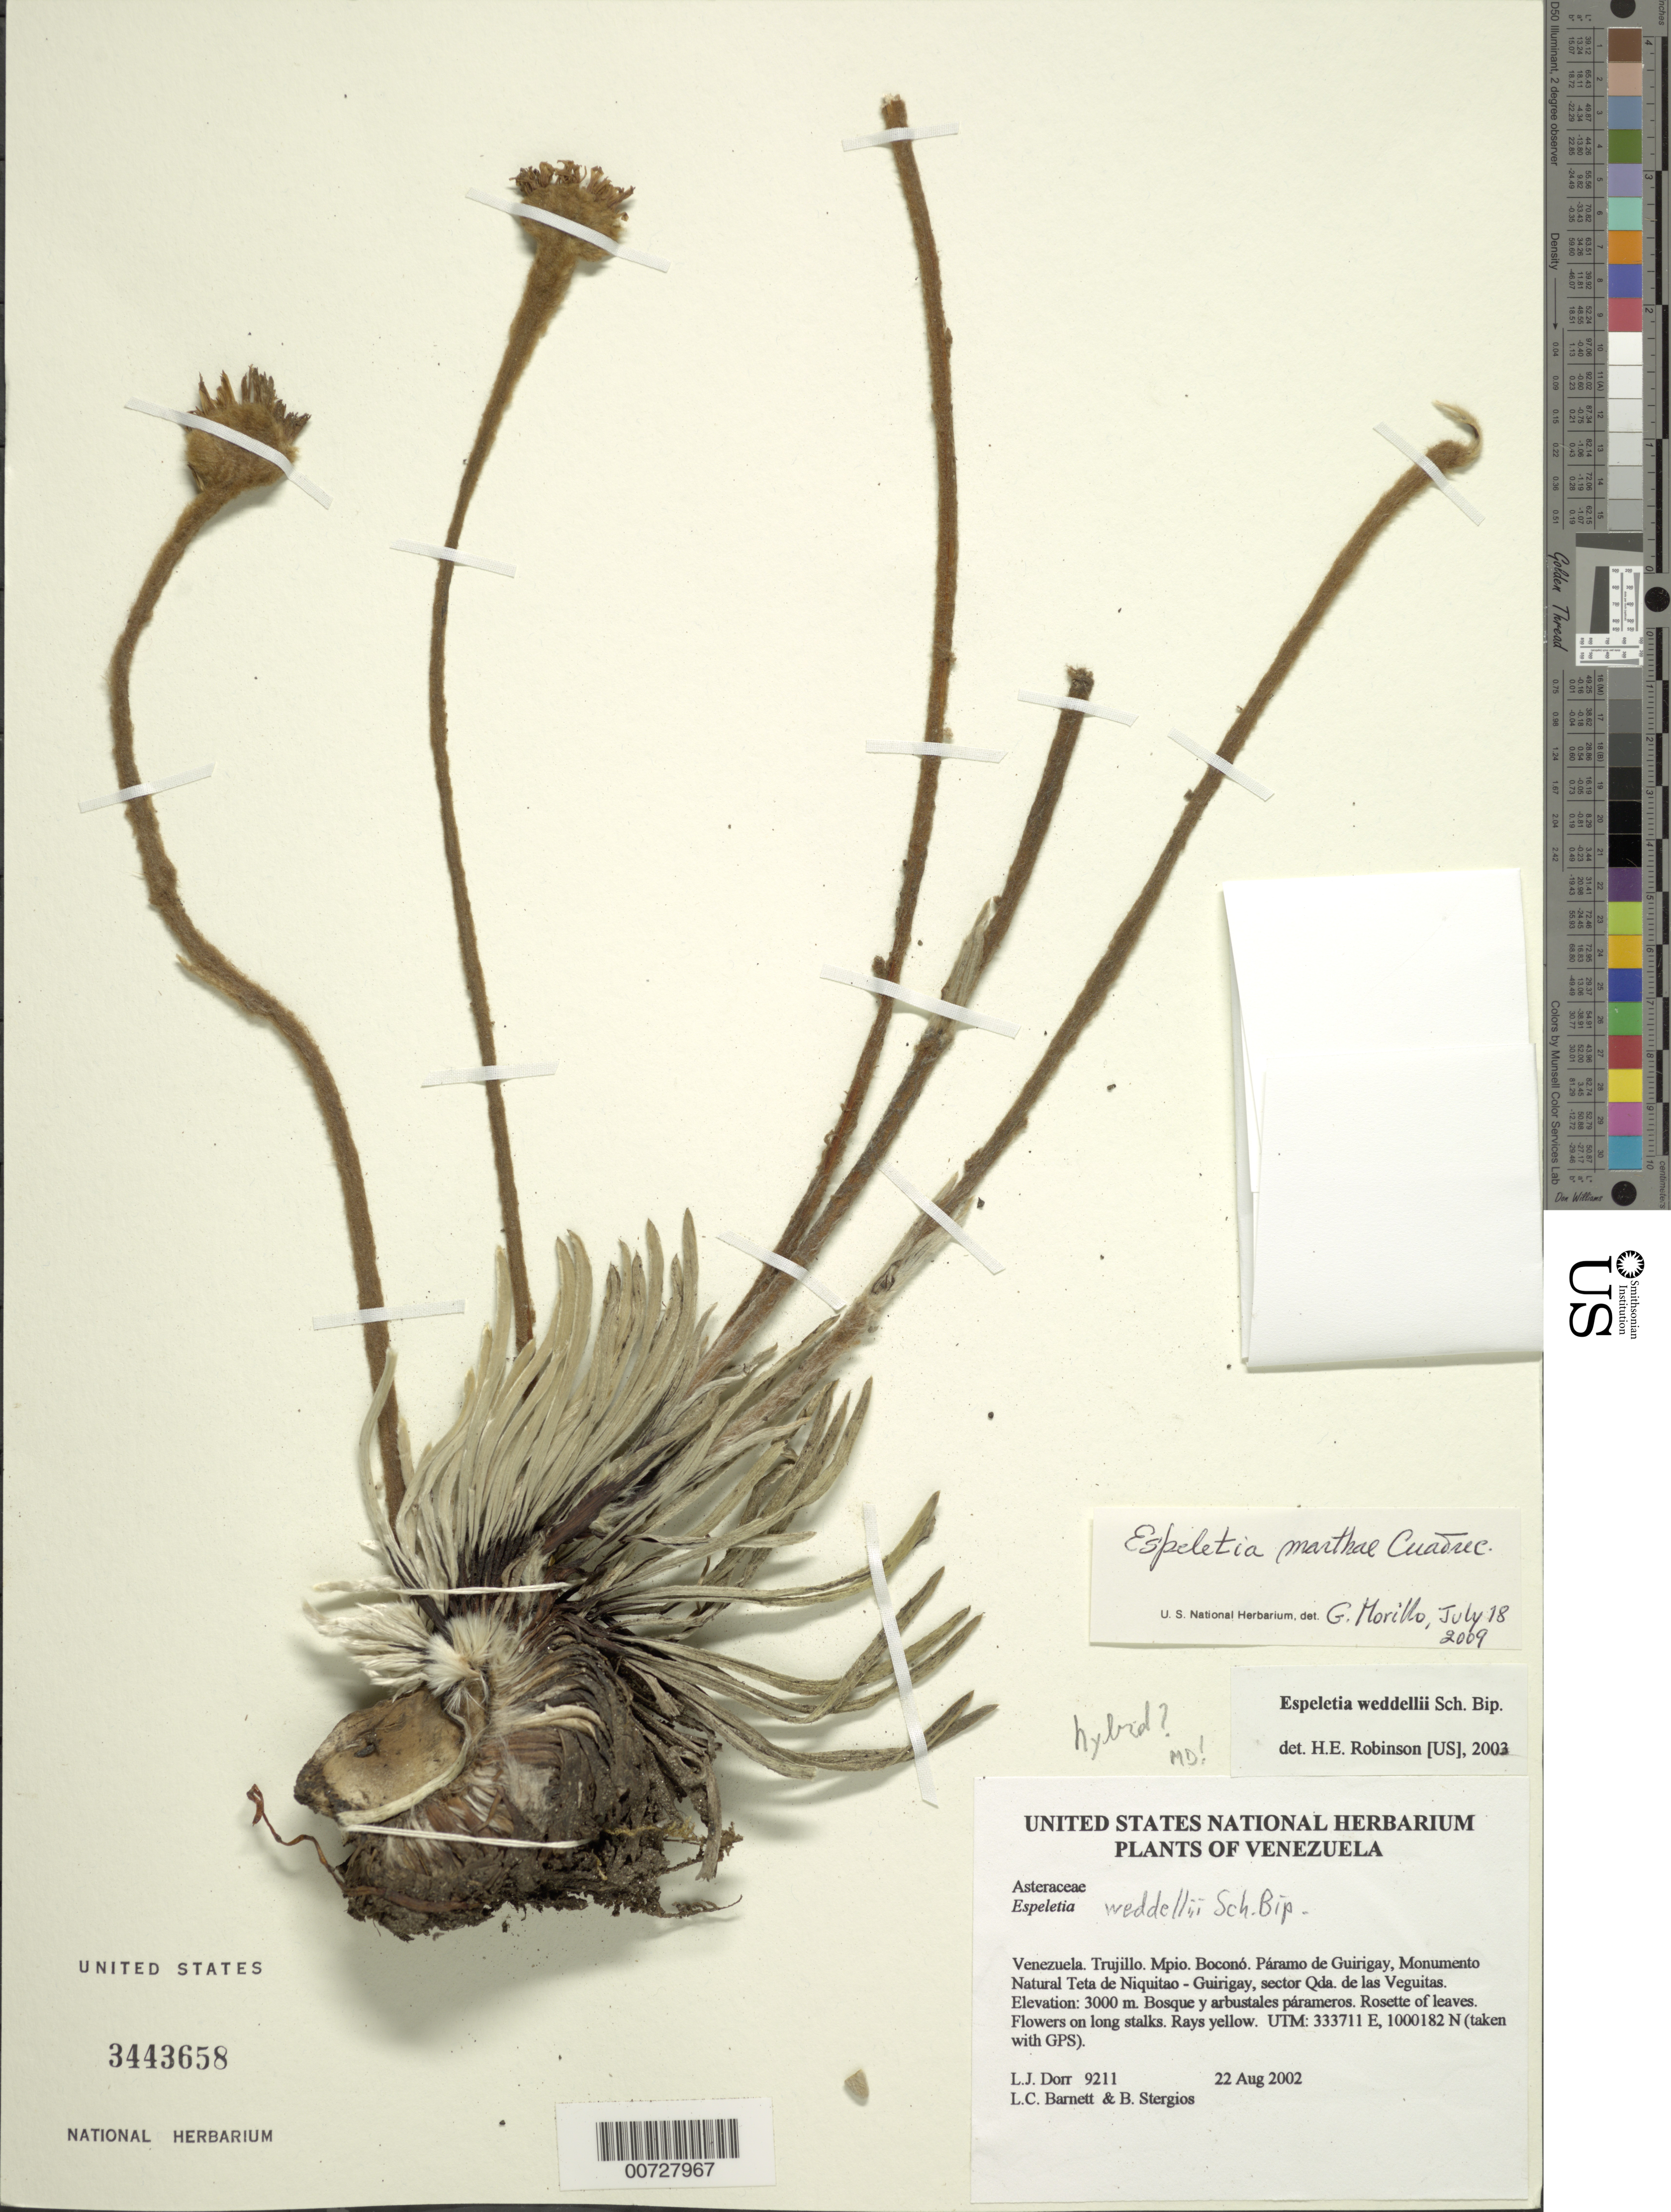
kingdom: Plantae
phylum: Tracheophyta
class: Magnoliopsida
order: Asterales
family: Asteraceae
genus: Espeletia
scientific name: Espeletia marthae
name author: Cuatrec.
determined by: Morillo, G. N.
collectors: L. J. Dorr, L. C. Barnett & B. G. Stergios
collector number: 9211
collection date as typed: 22 Aug 2002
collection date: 2002-08-22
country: Venezuela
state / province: Trujillo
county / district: Boconó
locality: Páramo de Guirigay, Monumento Natural Teta de Niquitao - Guirigay, sector Las Veguitas.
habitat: Bosque y arbustales párameros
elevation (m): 3000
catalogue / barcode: US 3443658